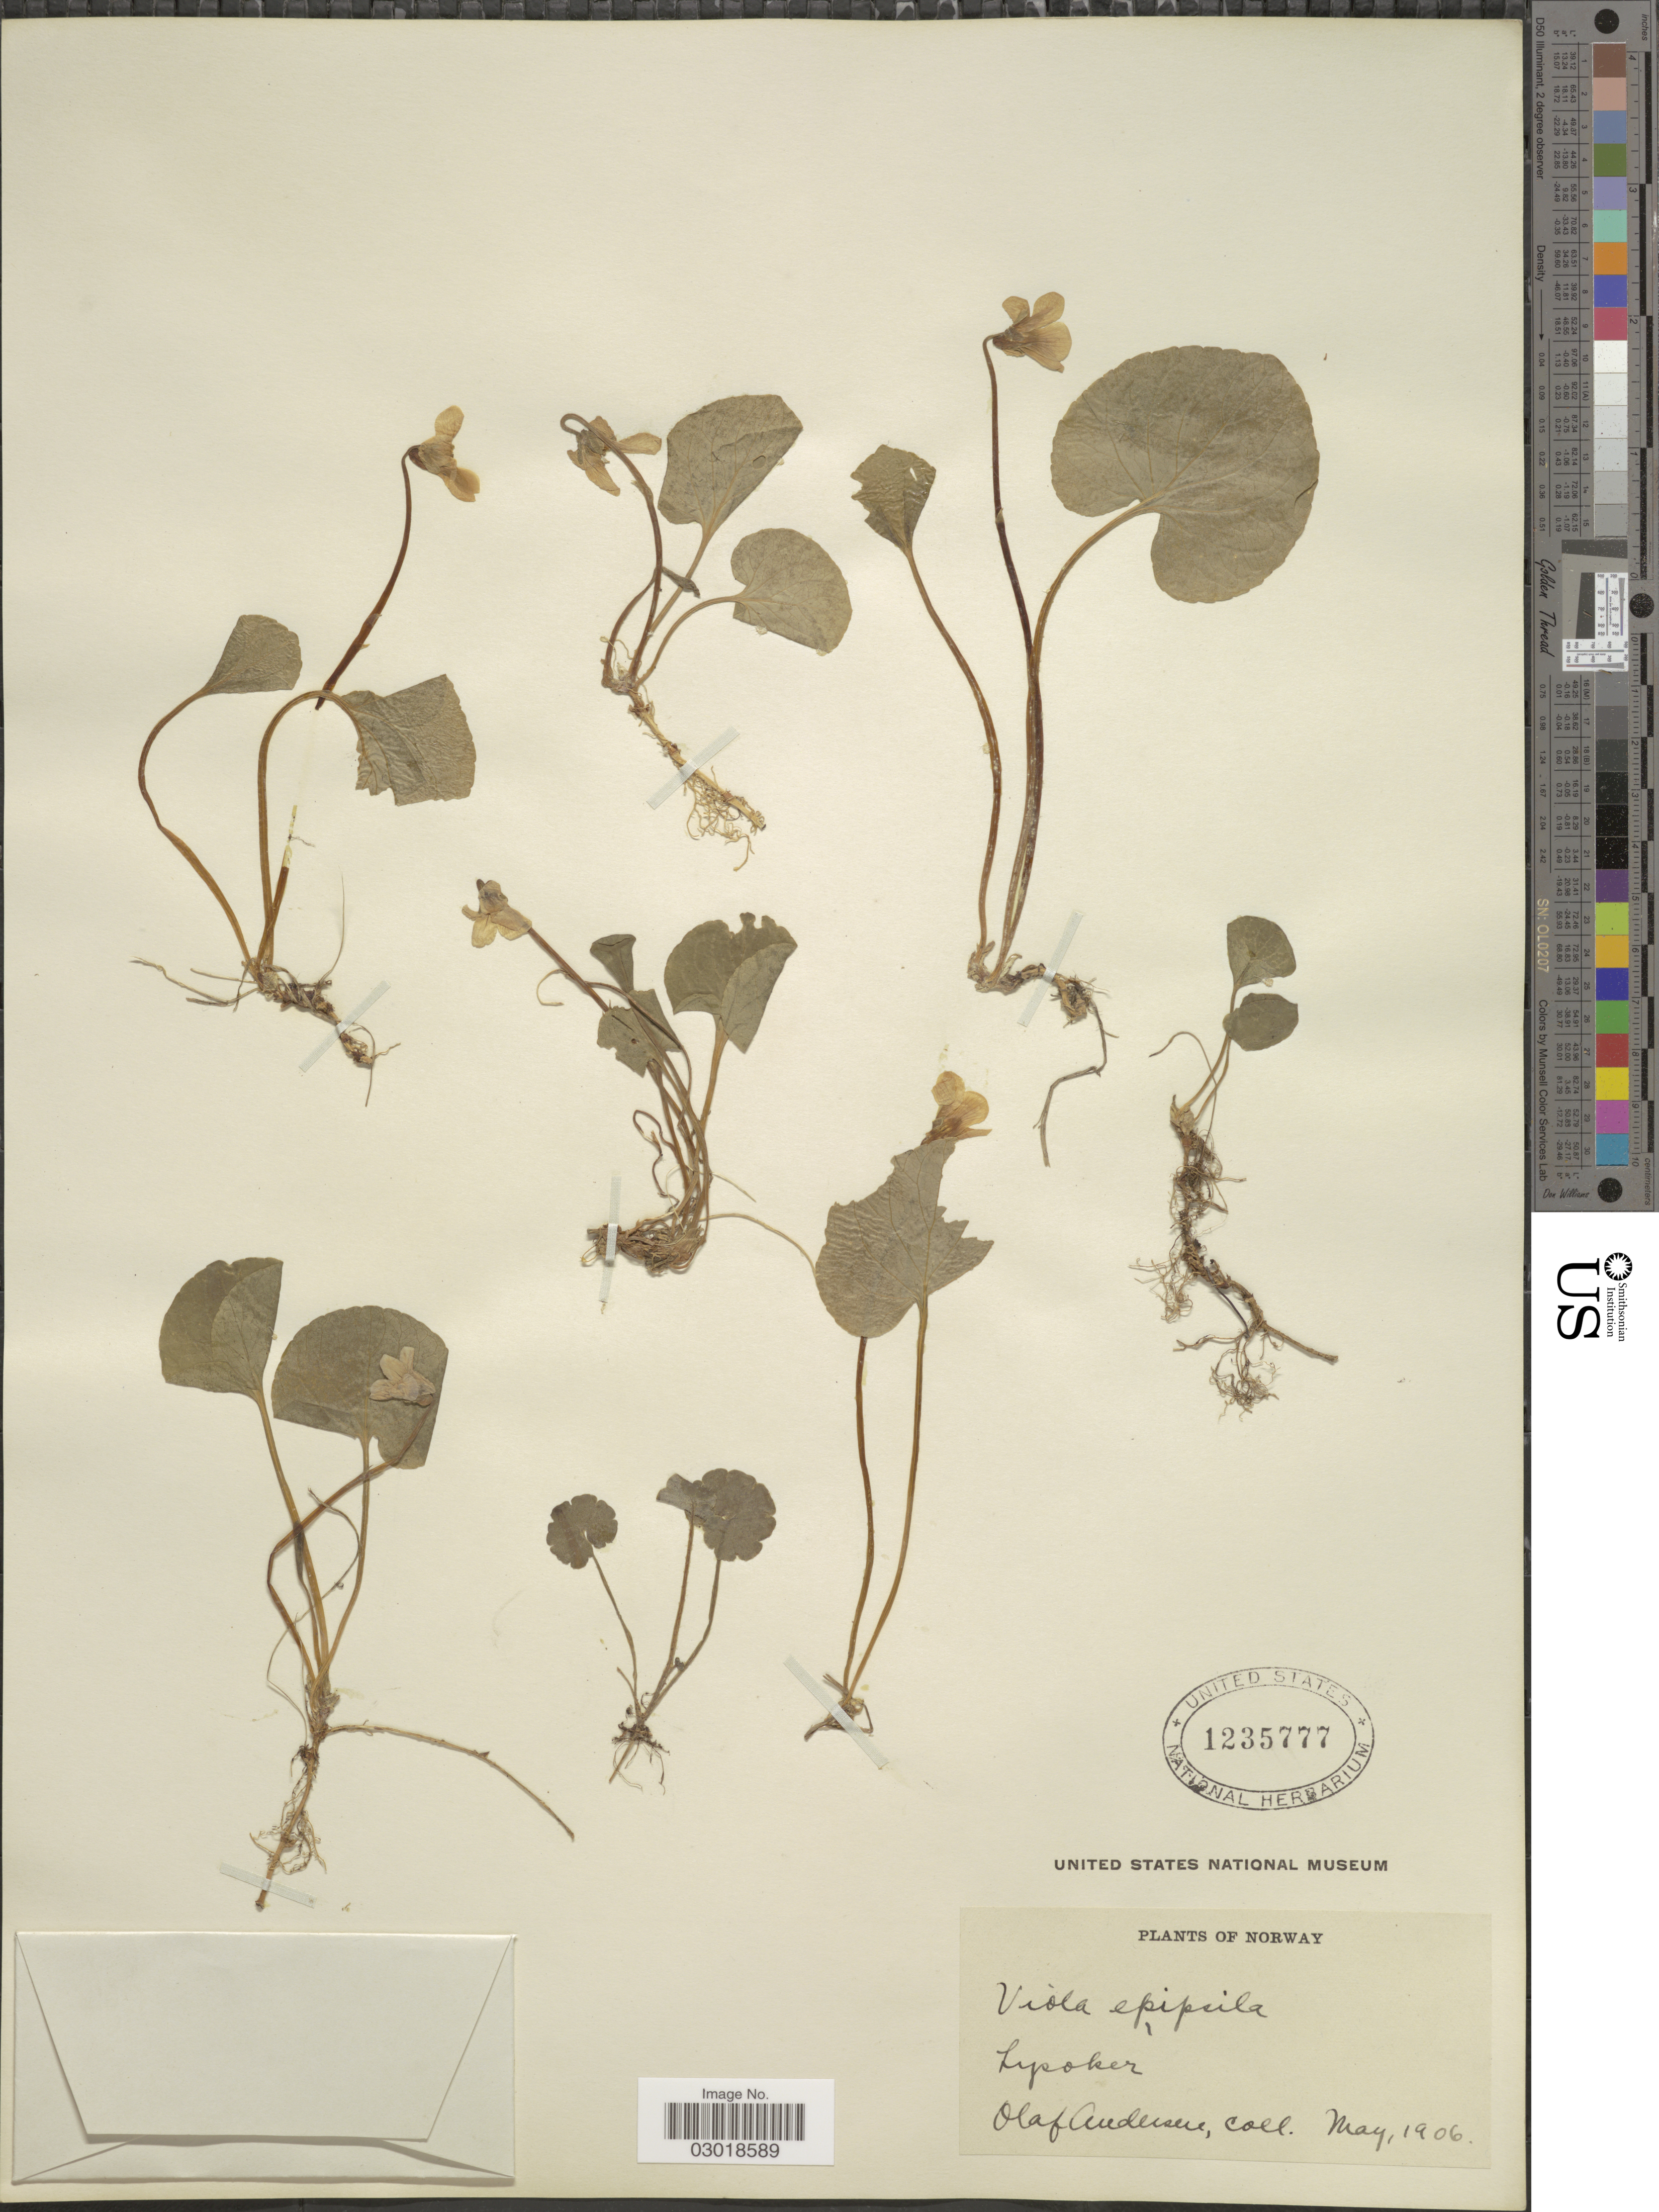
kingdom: Plantae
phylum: Tracheophyta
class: Magnoliopsida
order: Malpighiales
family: Violaceae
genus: Viola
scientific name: Viola epipsila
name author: Ledeb.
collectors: O. Andersen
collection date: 1906-05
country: Norway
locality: Lysaker.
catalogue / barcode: US 1235777